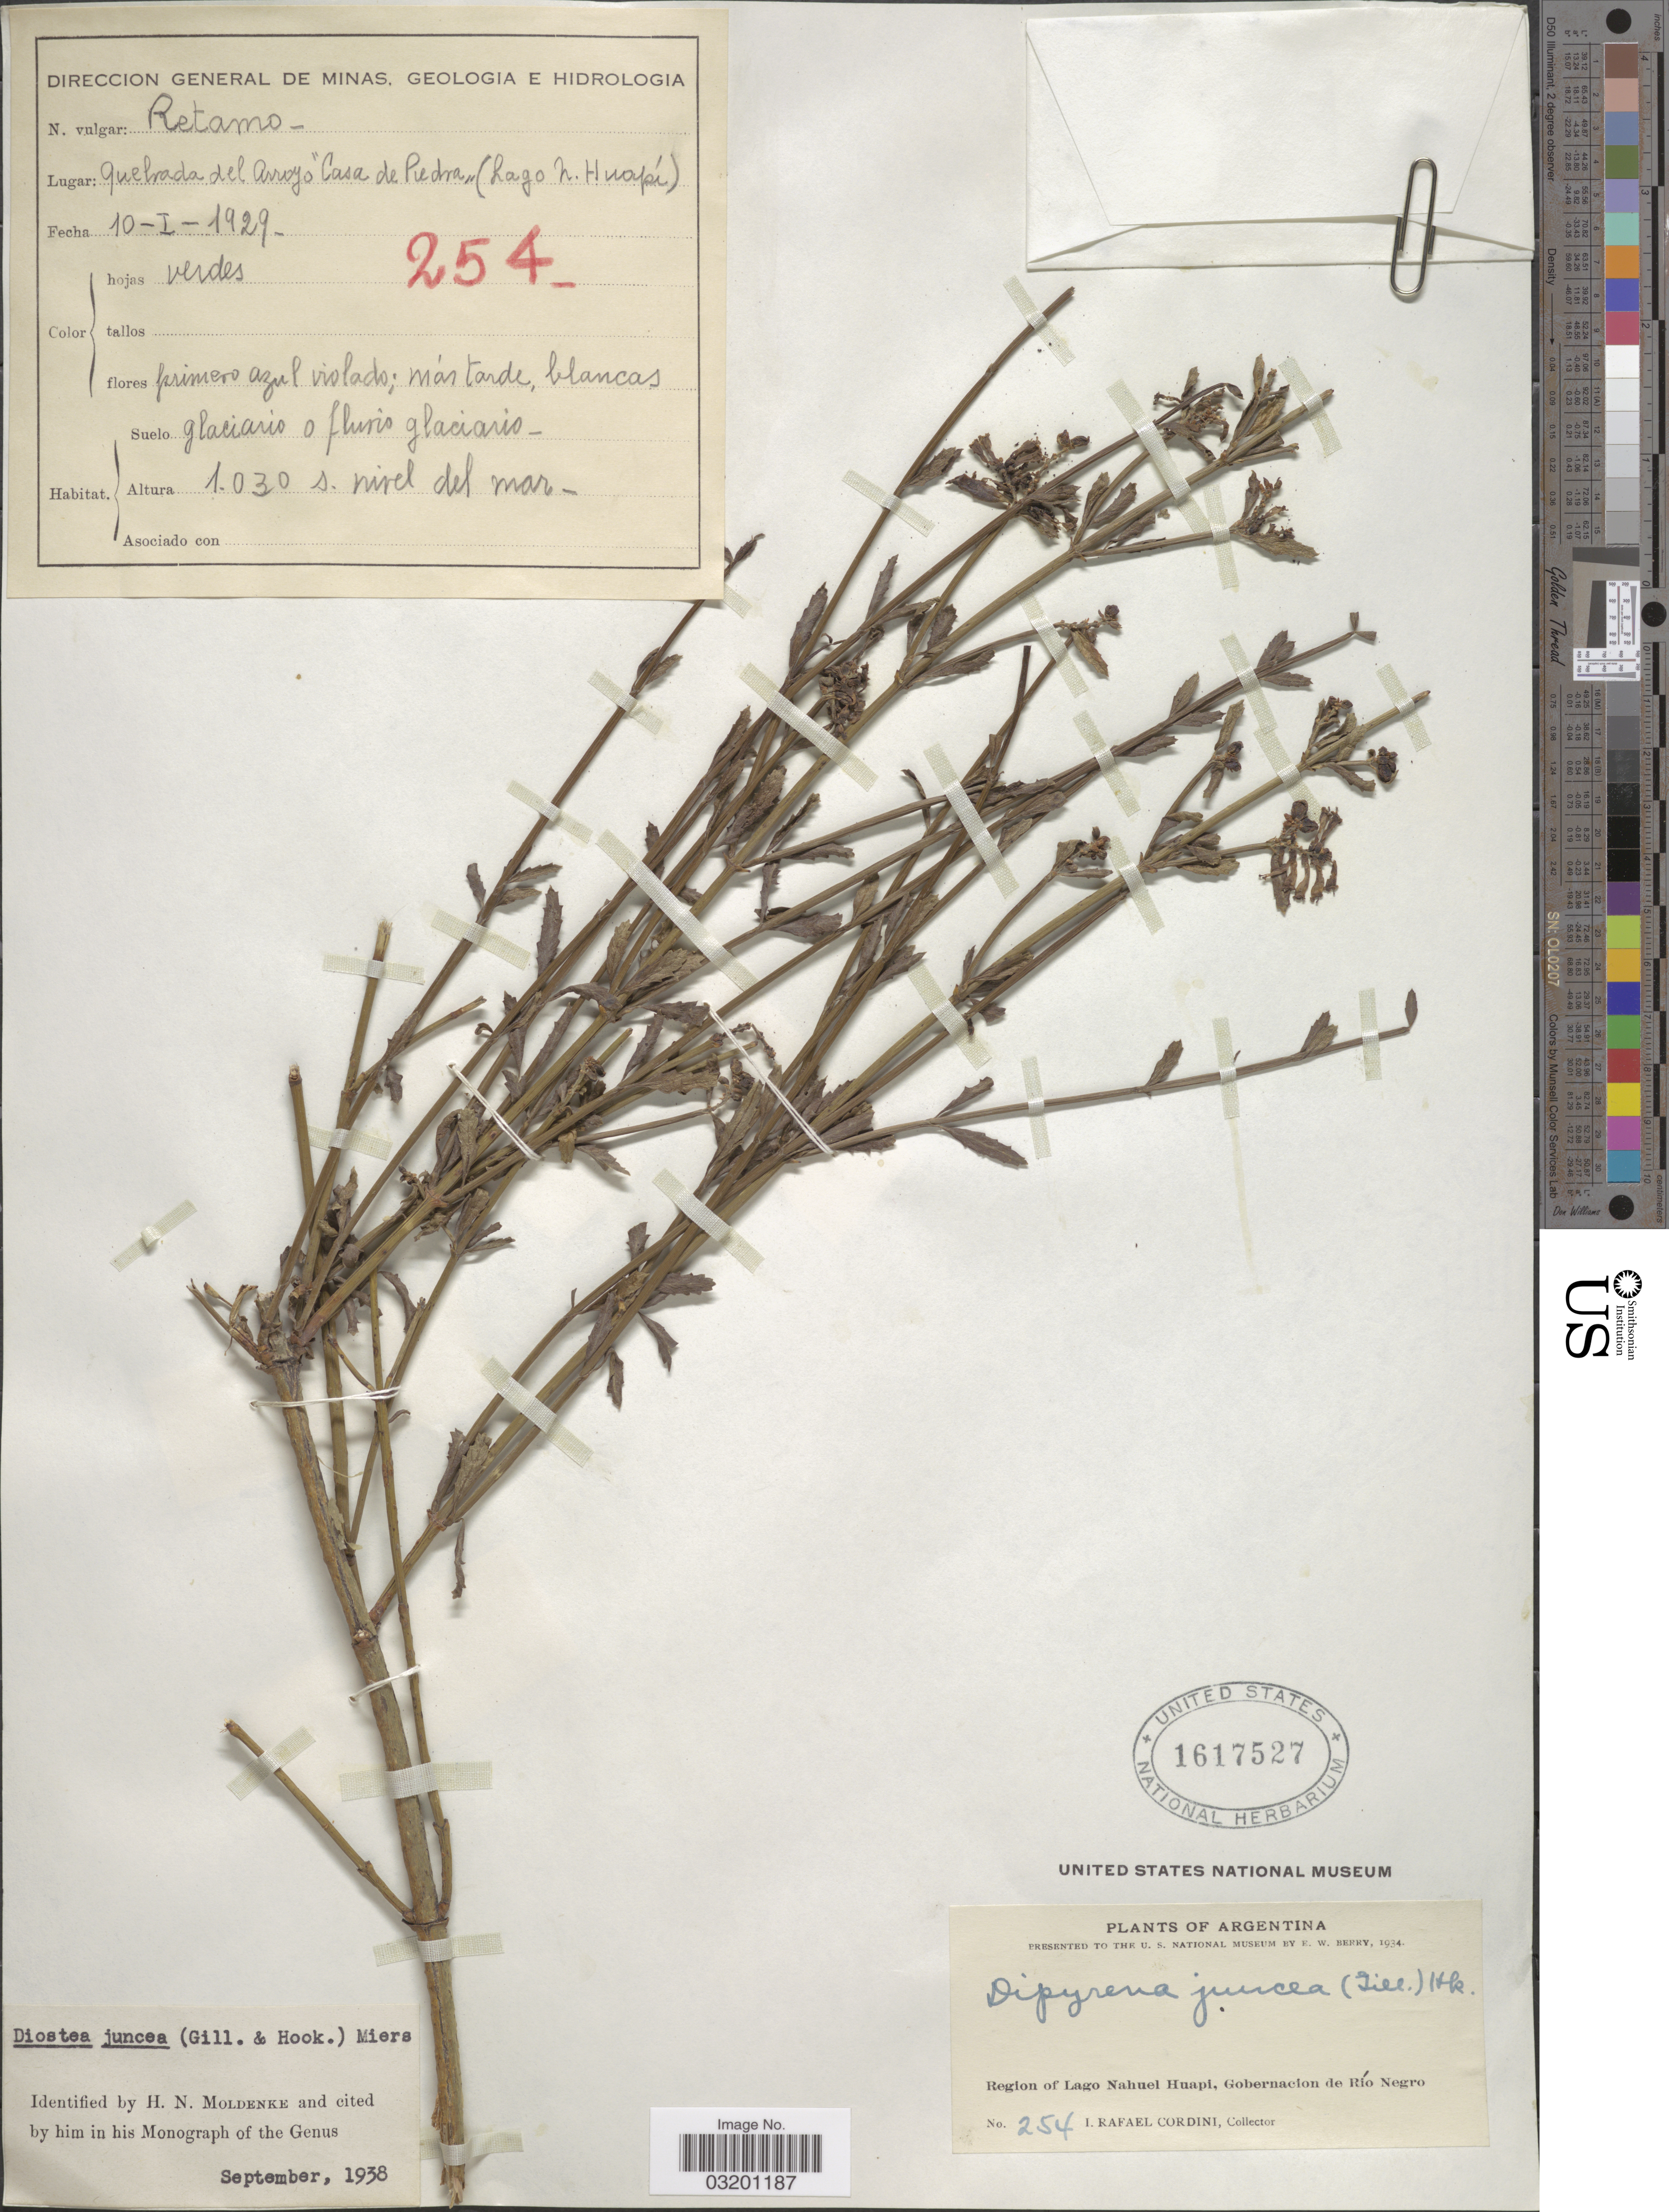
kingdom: Plantae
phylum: Tracheophyta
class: Magnoliopsida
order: Lamiales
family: Verbenaceae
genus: Baillonia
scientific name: Baillonia juncea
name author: Benth.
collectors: I. Cordini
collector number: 254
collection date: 1929-01-10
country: Argentina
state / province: Rio Negro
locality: Region of Lago Nahuel Huapi, Gobernacion de Río Negro. Quebrada del Arroyo "Casa de Piedra" (Lago n. Huapí).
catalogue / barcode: US 1617527